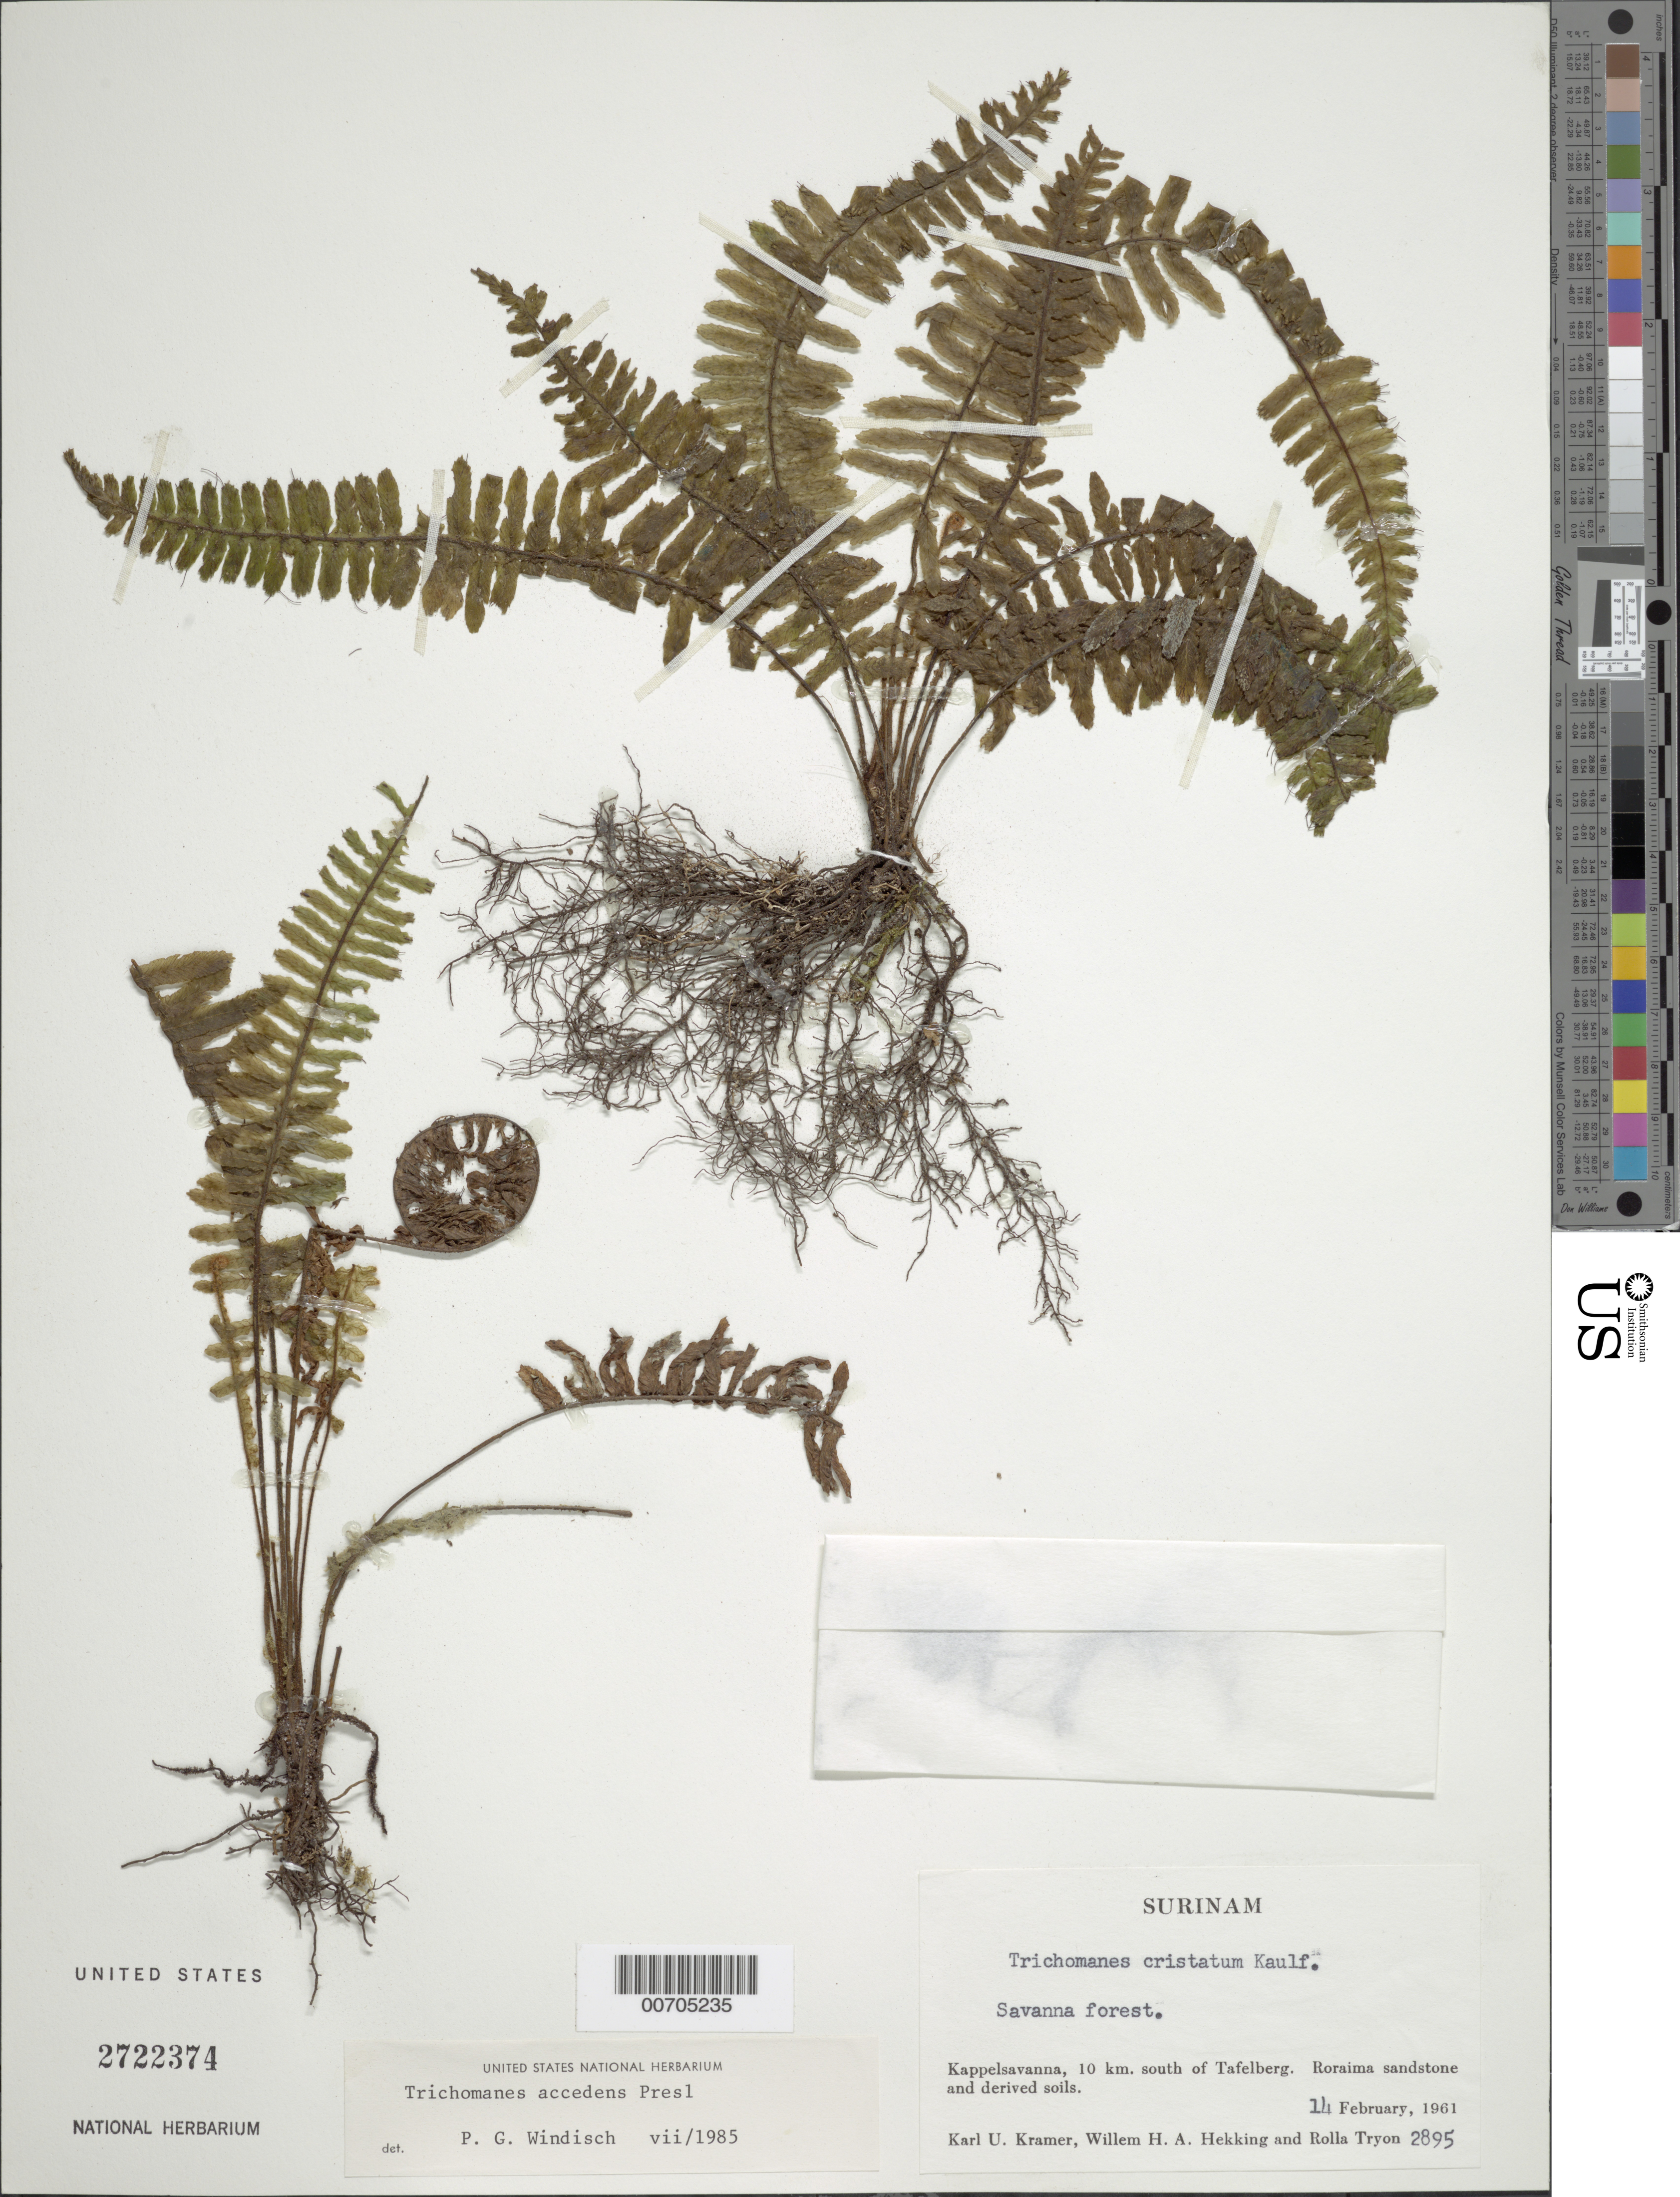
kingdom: Plantae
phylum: Tracheophyta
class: Polypodiopsida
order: Hymenophyllales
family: Hymenophyllaceae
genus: Trichomanes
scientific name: Trichomanes accedens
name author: C. Presl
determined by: Windisch, Paulo Guenter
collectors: K. U. Kramer, W. H. A. Hekking & R. M. Tryon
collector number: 2895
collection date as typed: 14-Feb-61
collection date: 1961-02-14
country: Suriname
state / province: Saramacca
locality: Kappelsavanna, 10 km S of Tafelberg, near south foot of the mountain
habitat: Roraima sandstone and derived soils; savanna forest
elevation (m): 300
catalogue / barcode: US 2722374